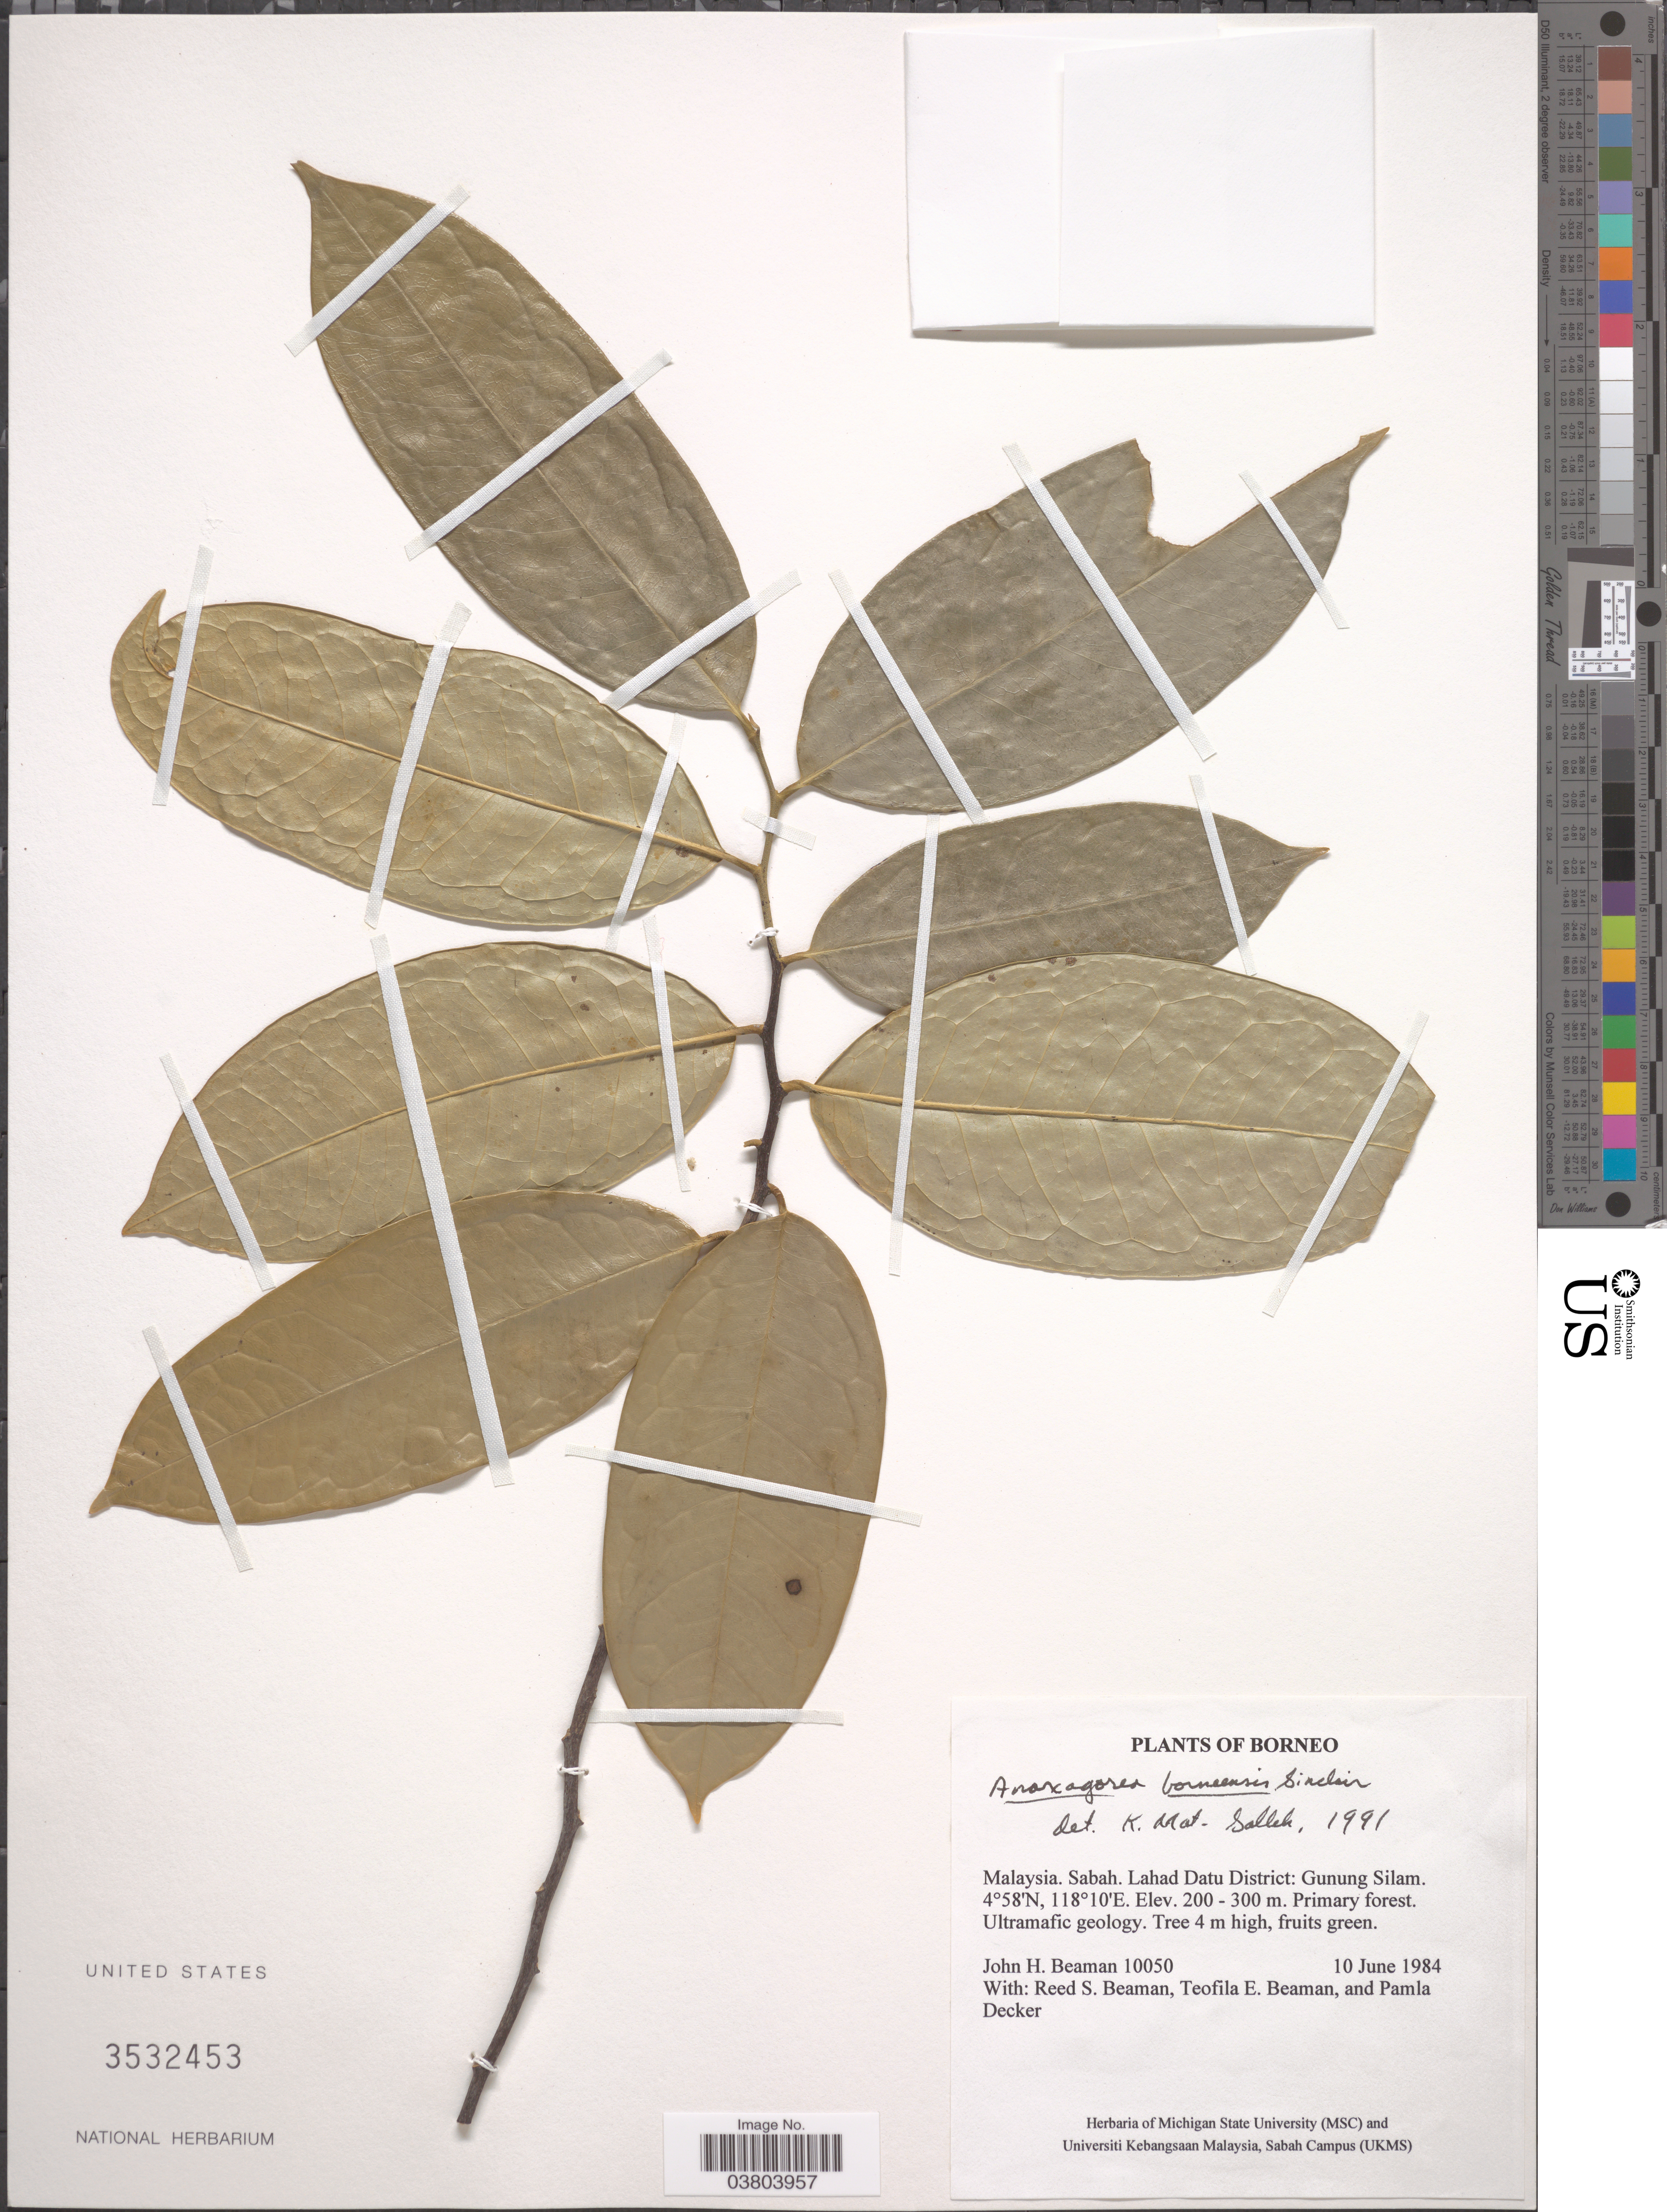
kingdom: Plantae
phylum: Tracheophyta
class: Magnoliopsida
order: Magnoliales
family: Annonaceae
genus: Anaxagorea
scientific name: Anaxagorea borneensis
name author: (Becc.) J. Sinclair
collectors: J. H. Beaman, R. S. Beaman, T. E. Beaman & P. Decker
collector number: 10050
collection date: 1984-06-10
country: Malaysia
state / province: Sabah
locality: Borneo. Lahad Datu District: Gunung Silam.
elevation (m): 200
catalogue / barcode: US 3532453